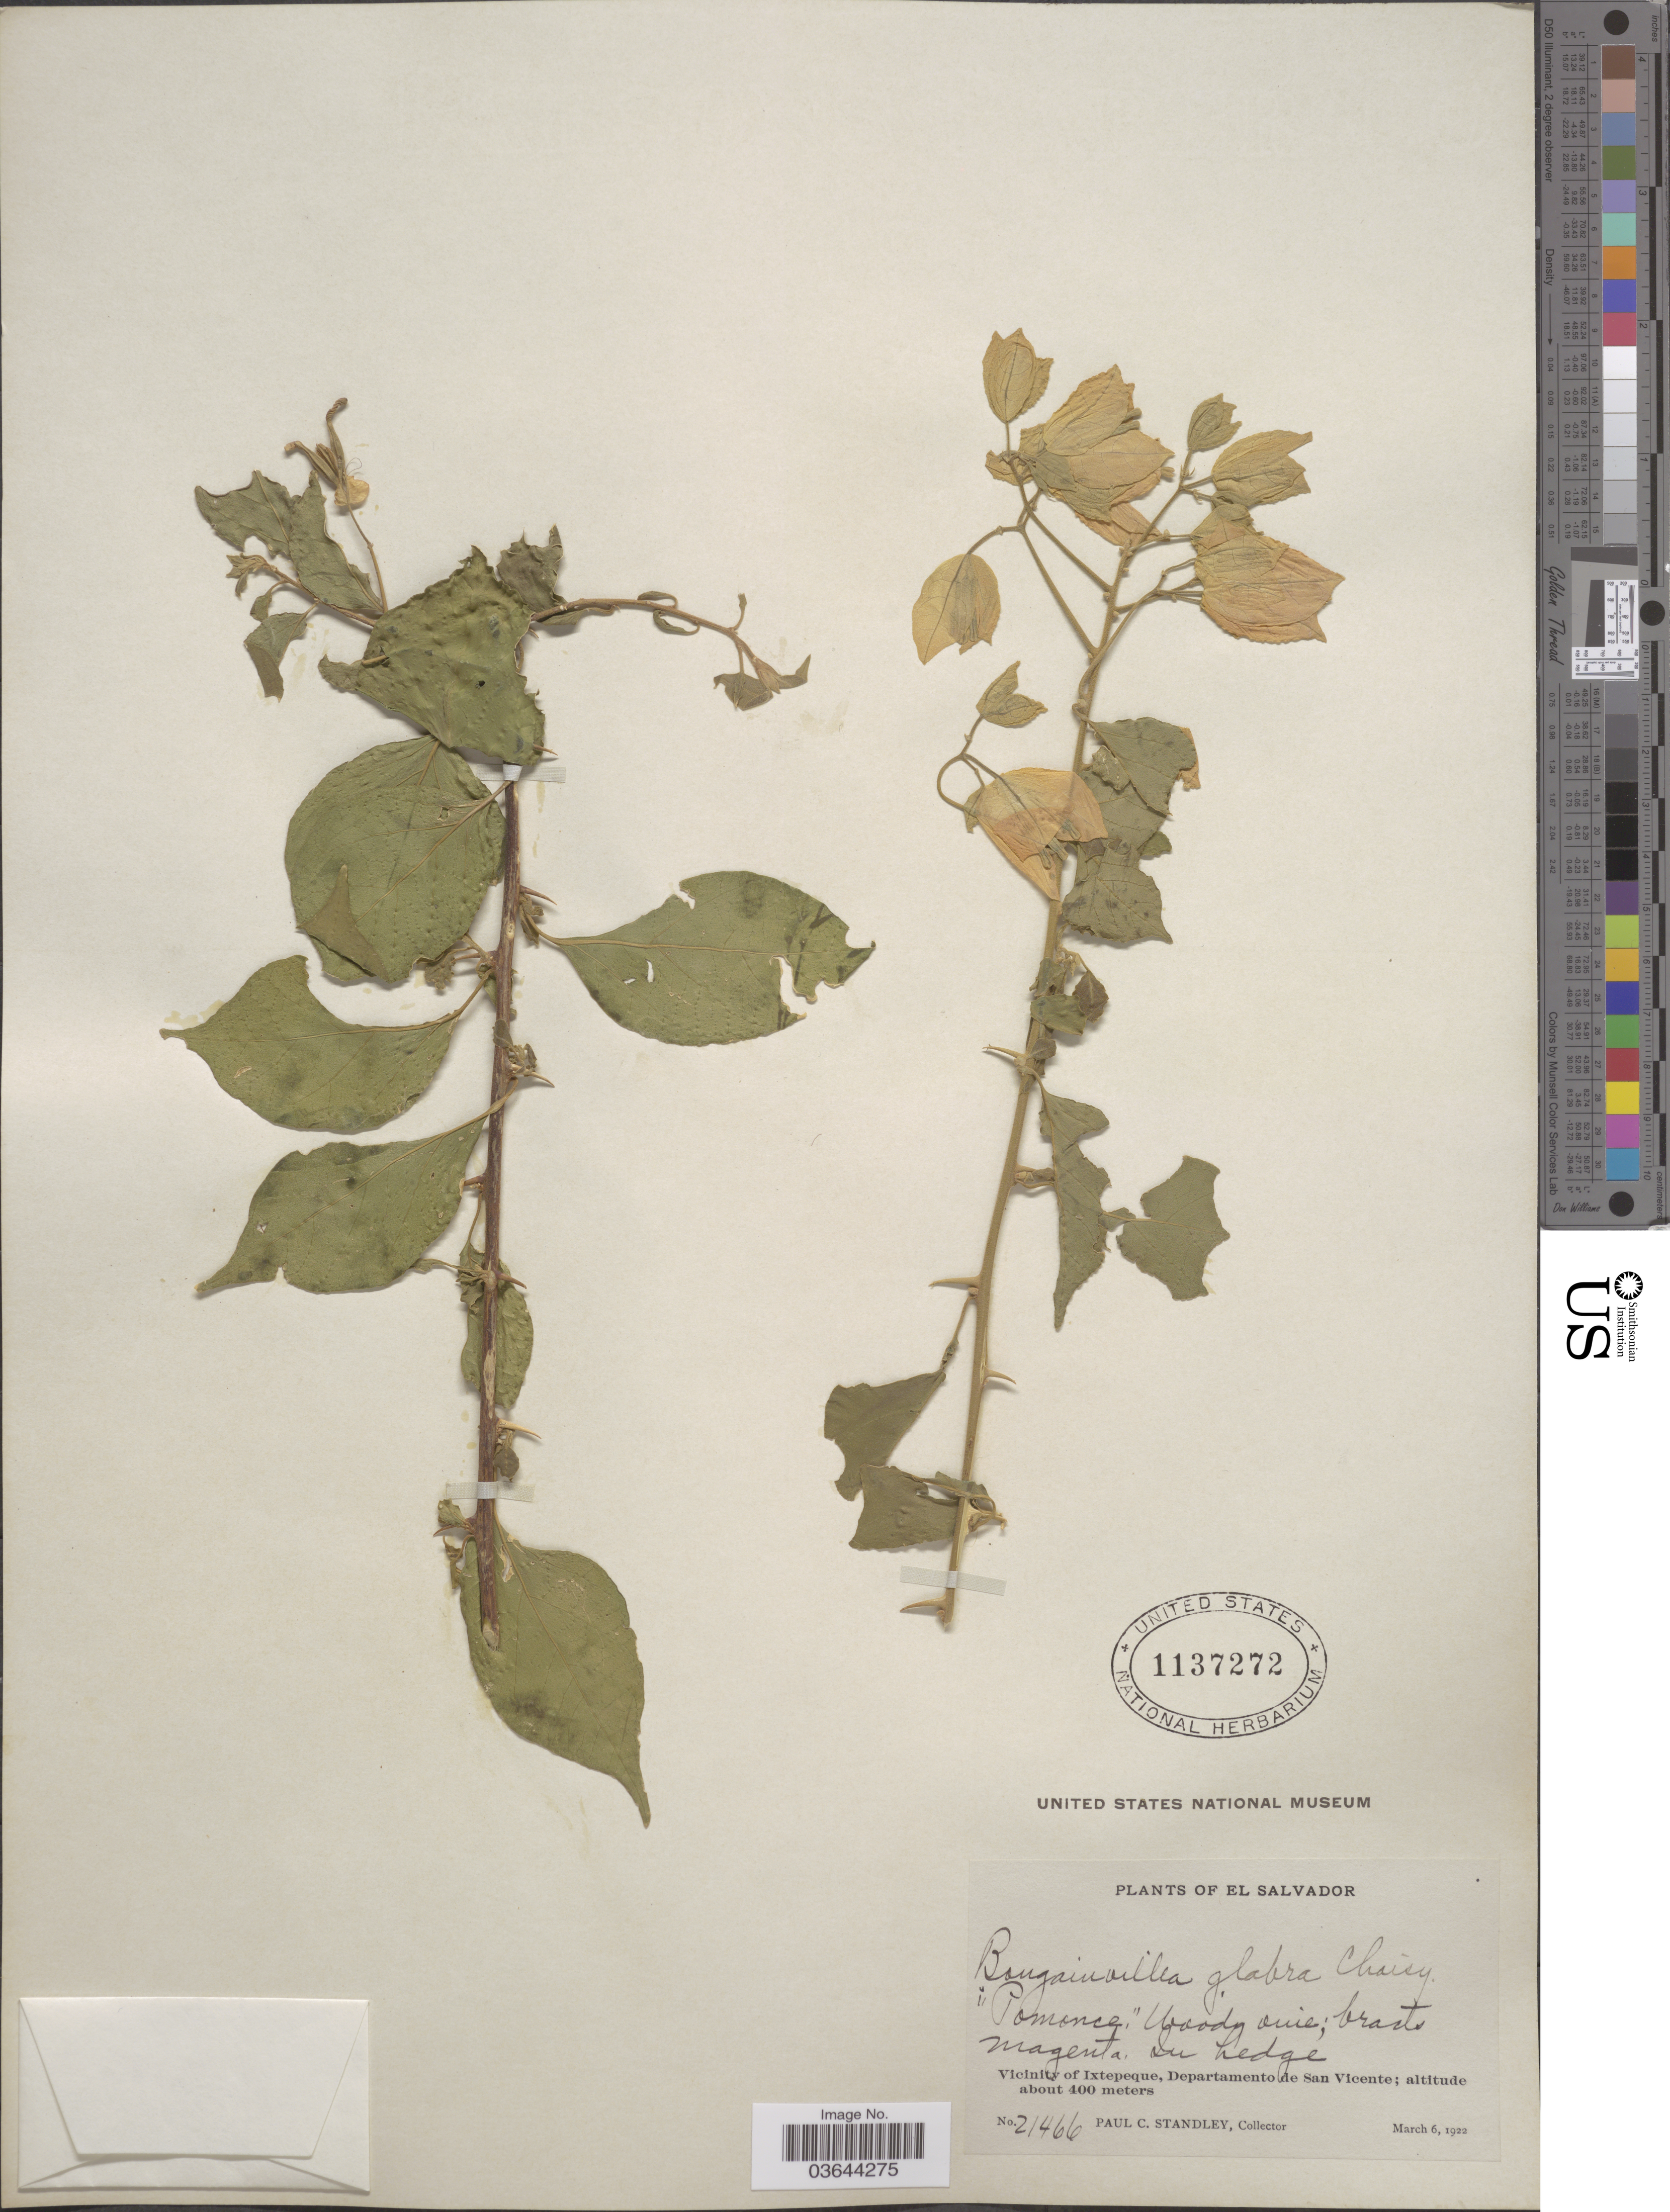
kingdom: Plantae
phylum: Tracheophyta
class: Magnoliopsida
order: Caryophyllales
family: Nyctaginaceae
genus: Bougainvillea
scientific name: Bougainvillea glabra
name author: Choisy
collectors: P. C. Standley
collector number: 21466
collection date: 1922-03-06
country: El Salvador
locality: Vicinity of Ixtepeque, Departamento de San Vicente.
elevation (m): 400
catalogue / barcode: US 1137272